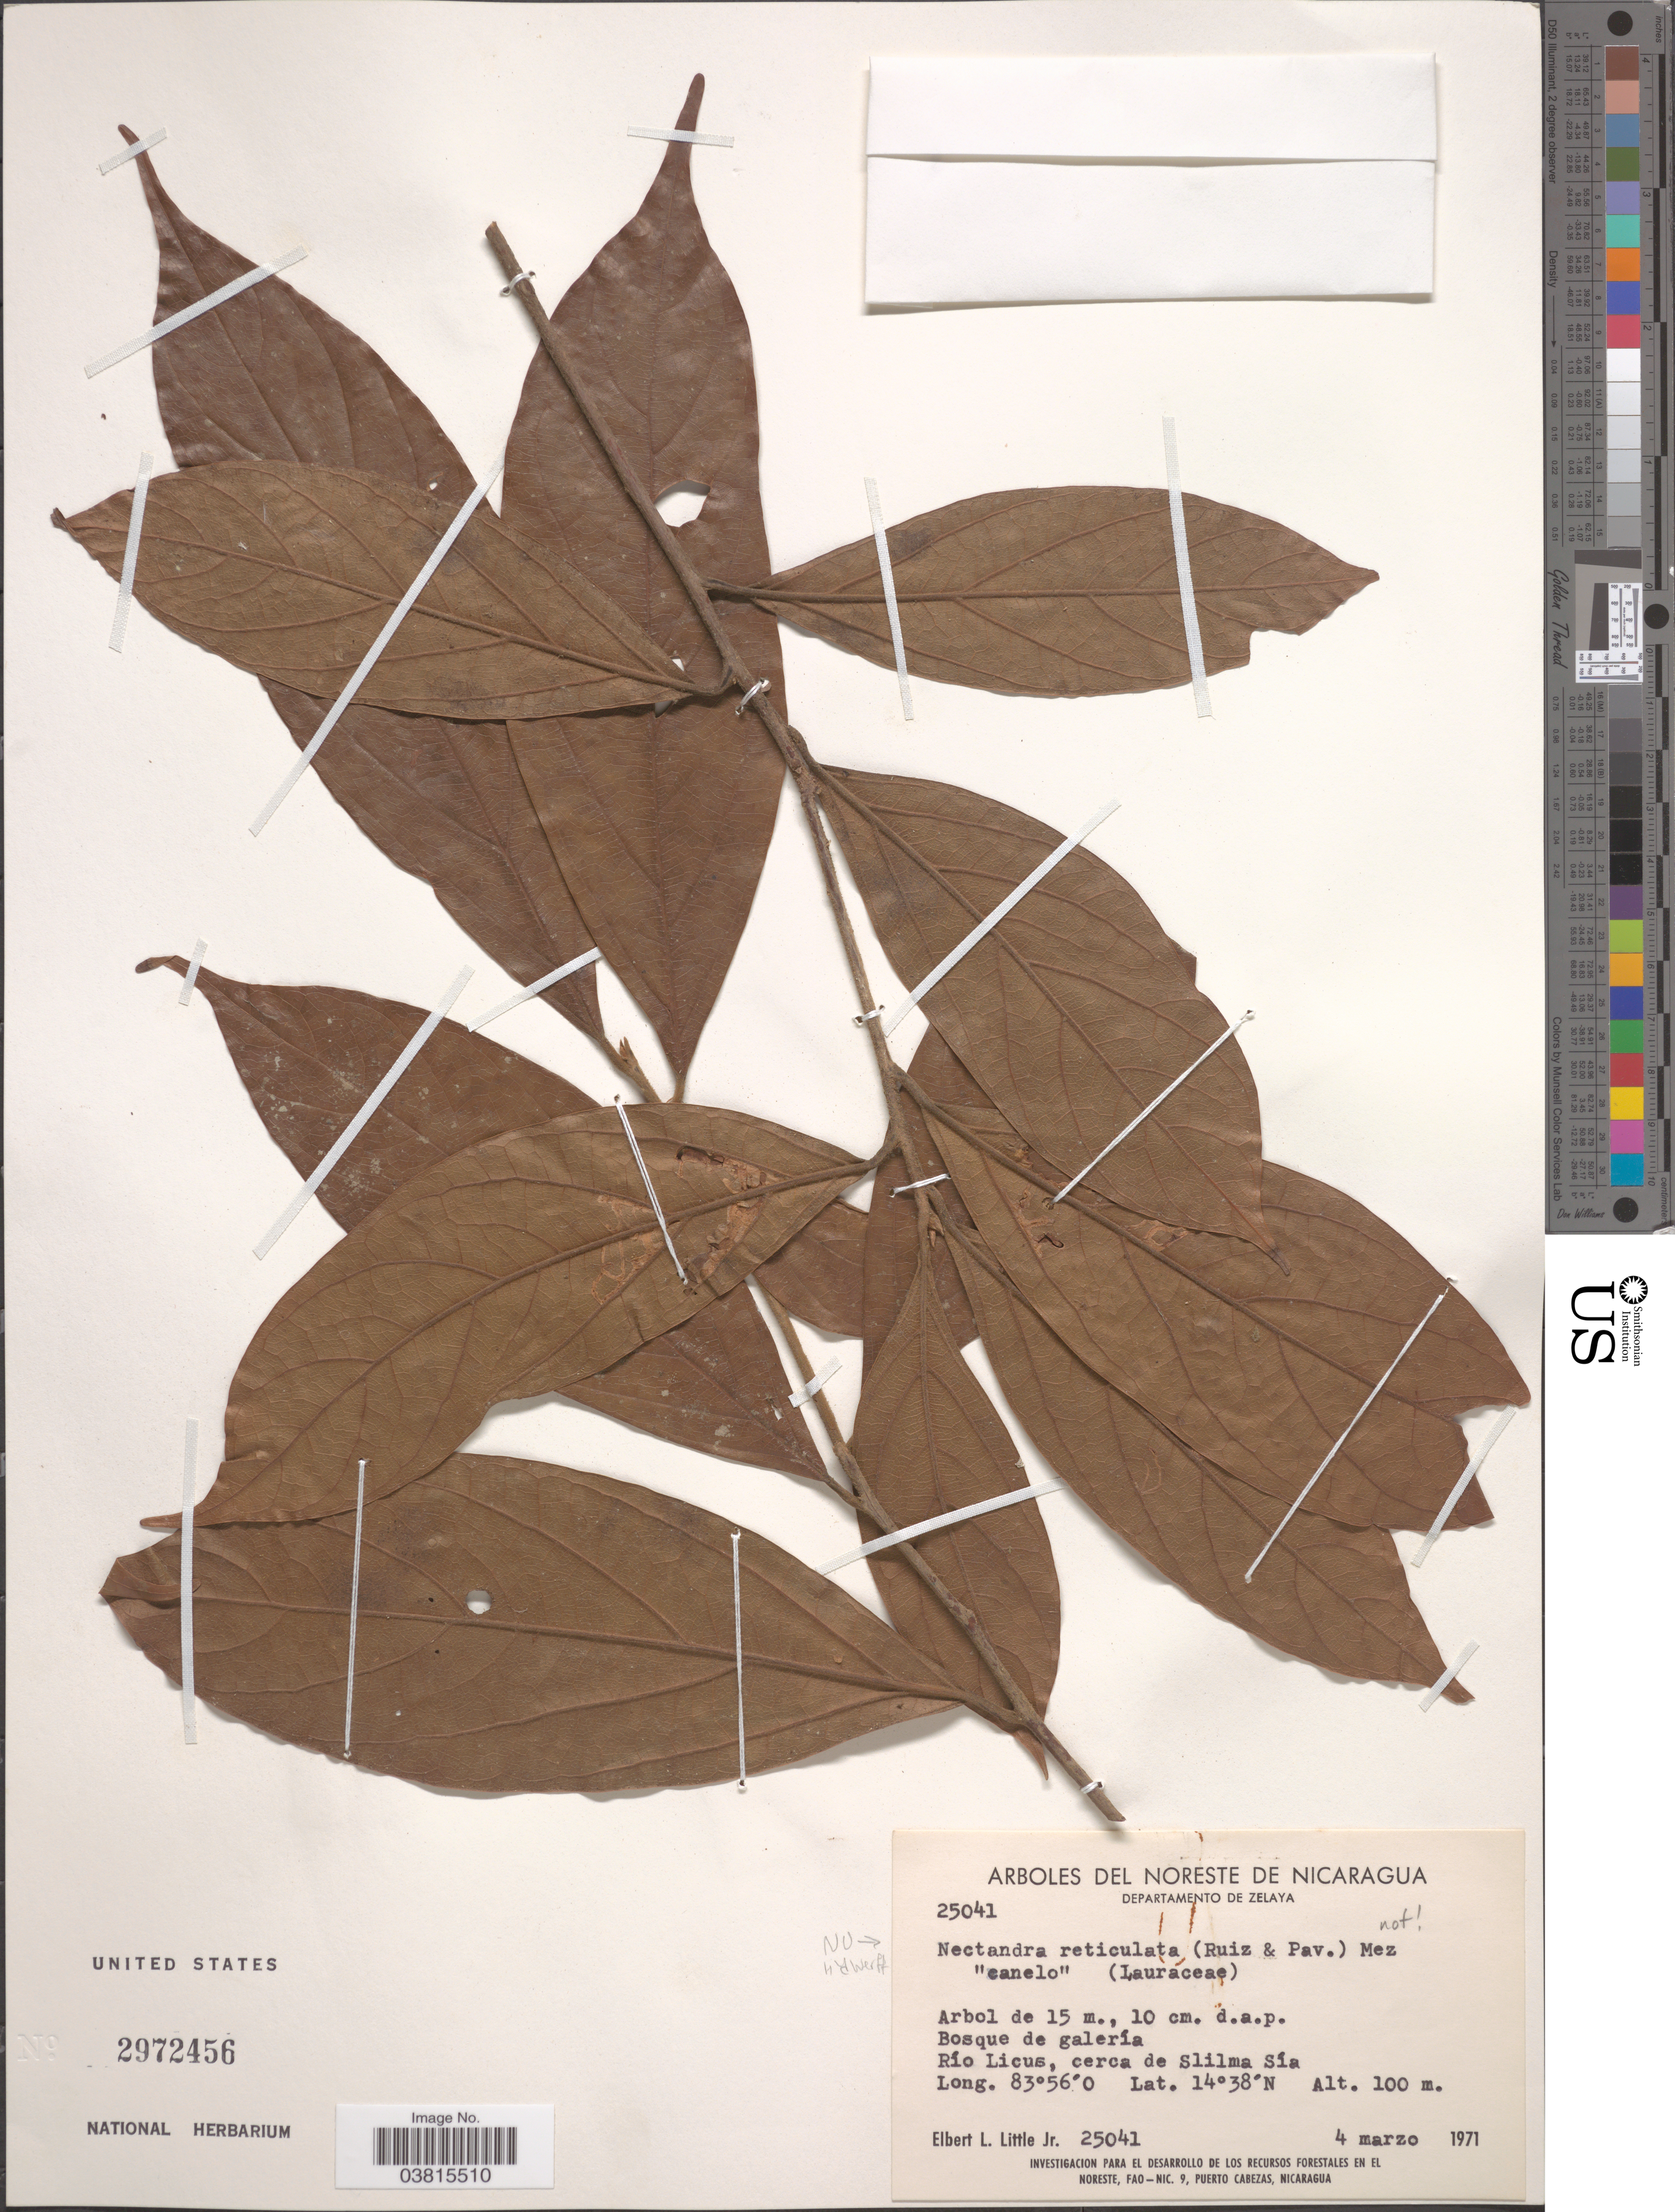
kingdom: Plantae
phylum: Tracheophyta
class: Magnoliopsida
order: Laurales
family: Lauraceae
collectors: E. L. Little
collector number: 25041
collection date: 1971-03-04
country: Nicaragua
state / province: Atlántico Norte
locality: Noreste de Nicaragua. Departamento de Zelaya. Río Licus, cerca de Slilma Sía.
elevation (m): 100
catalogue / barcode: US 2972456